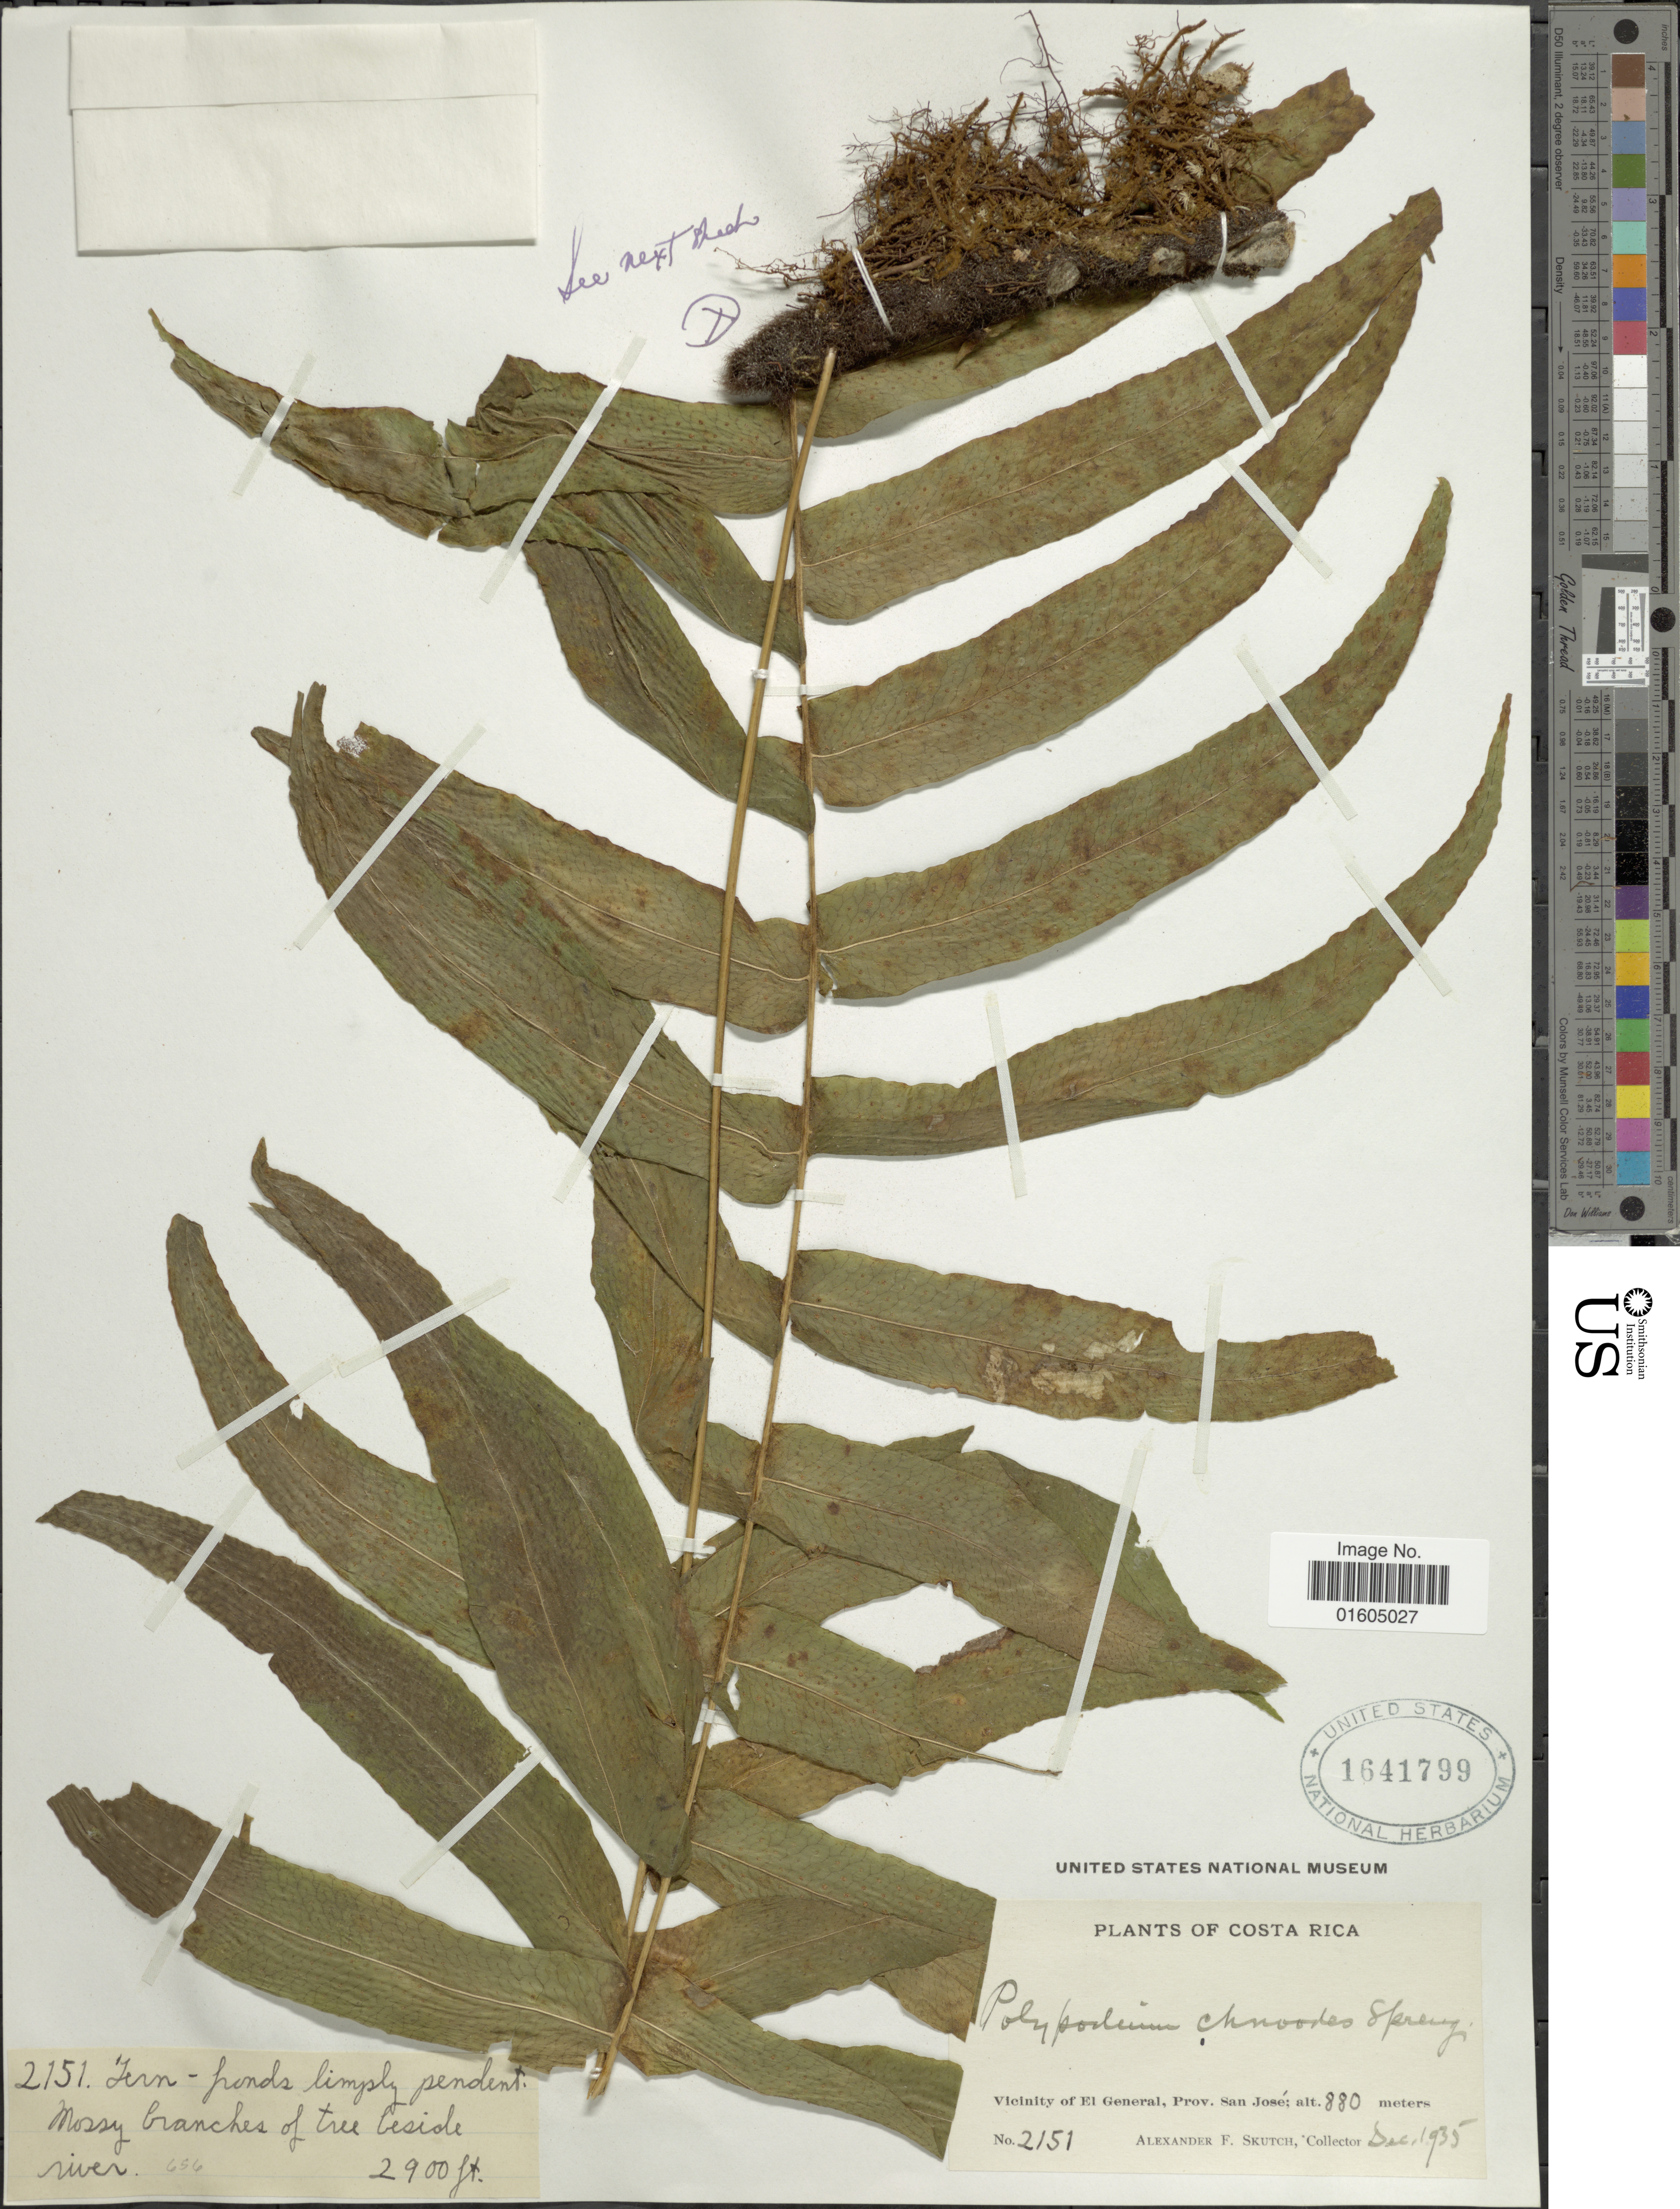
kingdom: Plantae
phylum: Tracheophyta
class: Polypodiopsida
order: Polypodiales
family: Polypodiaceae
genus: Serpocaulon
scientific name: Serpocaulon dissimile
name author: (L.) A.R. Sm.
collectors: A. F. Skutch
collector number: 2151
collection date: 1935-12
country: Costa Rica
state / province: San José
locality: Costa Rica. Vicinity of El General, Prov. San Jose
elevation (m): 880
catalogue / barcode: US 1641799